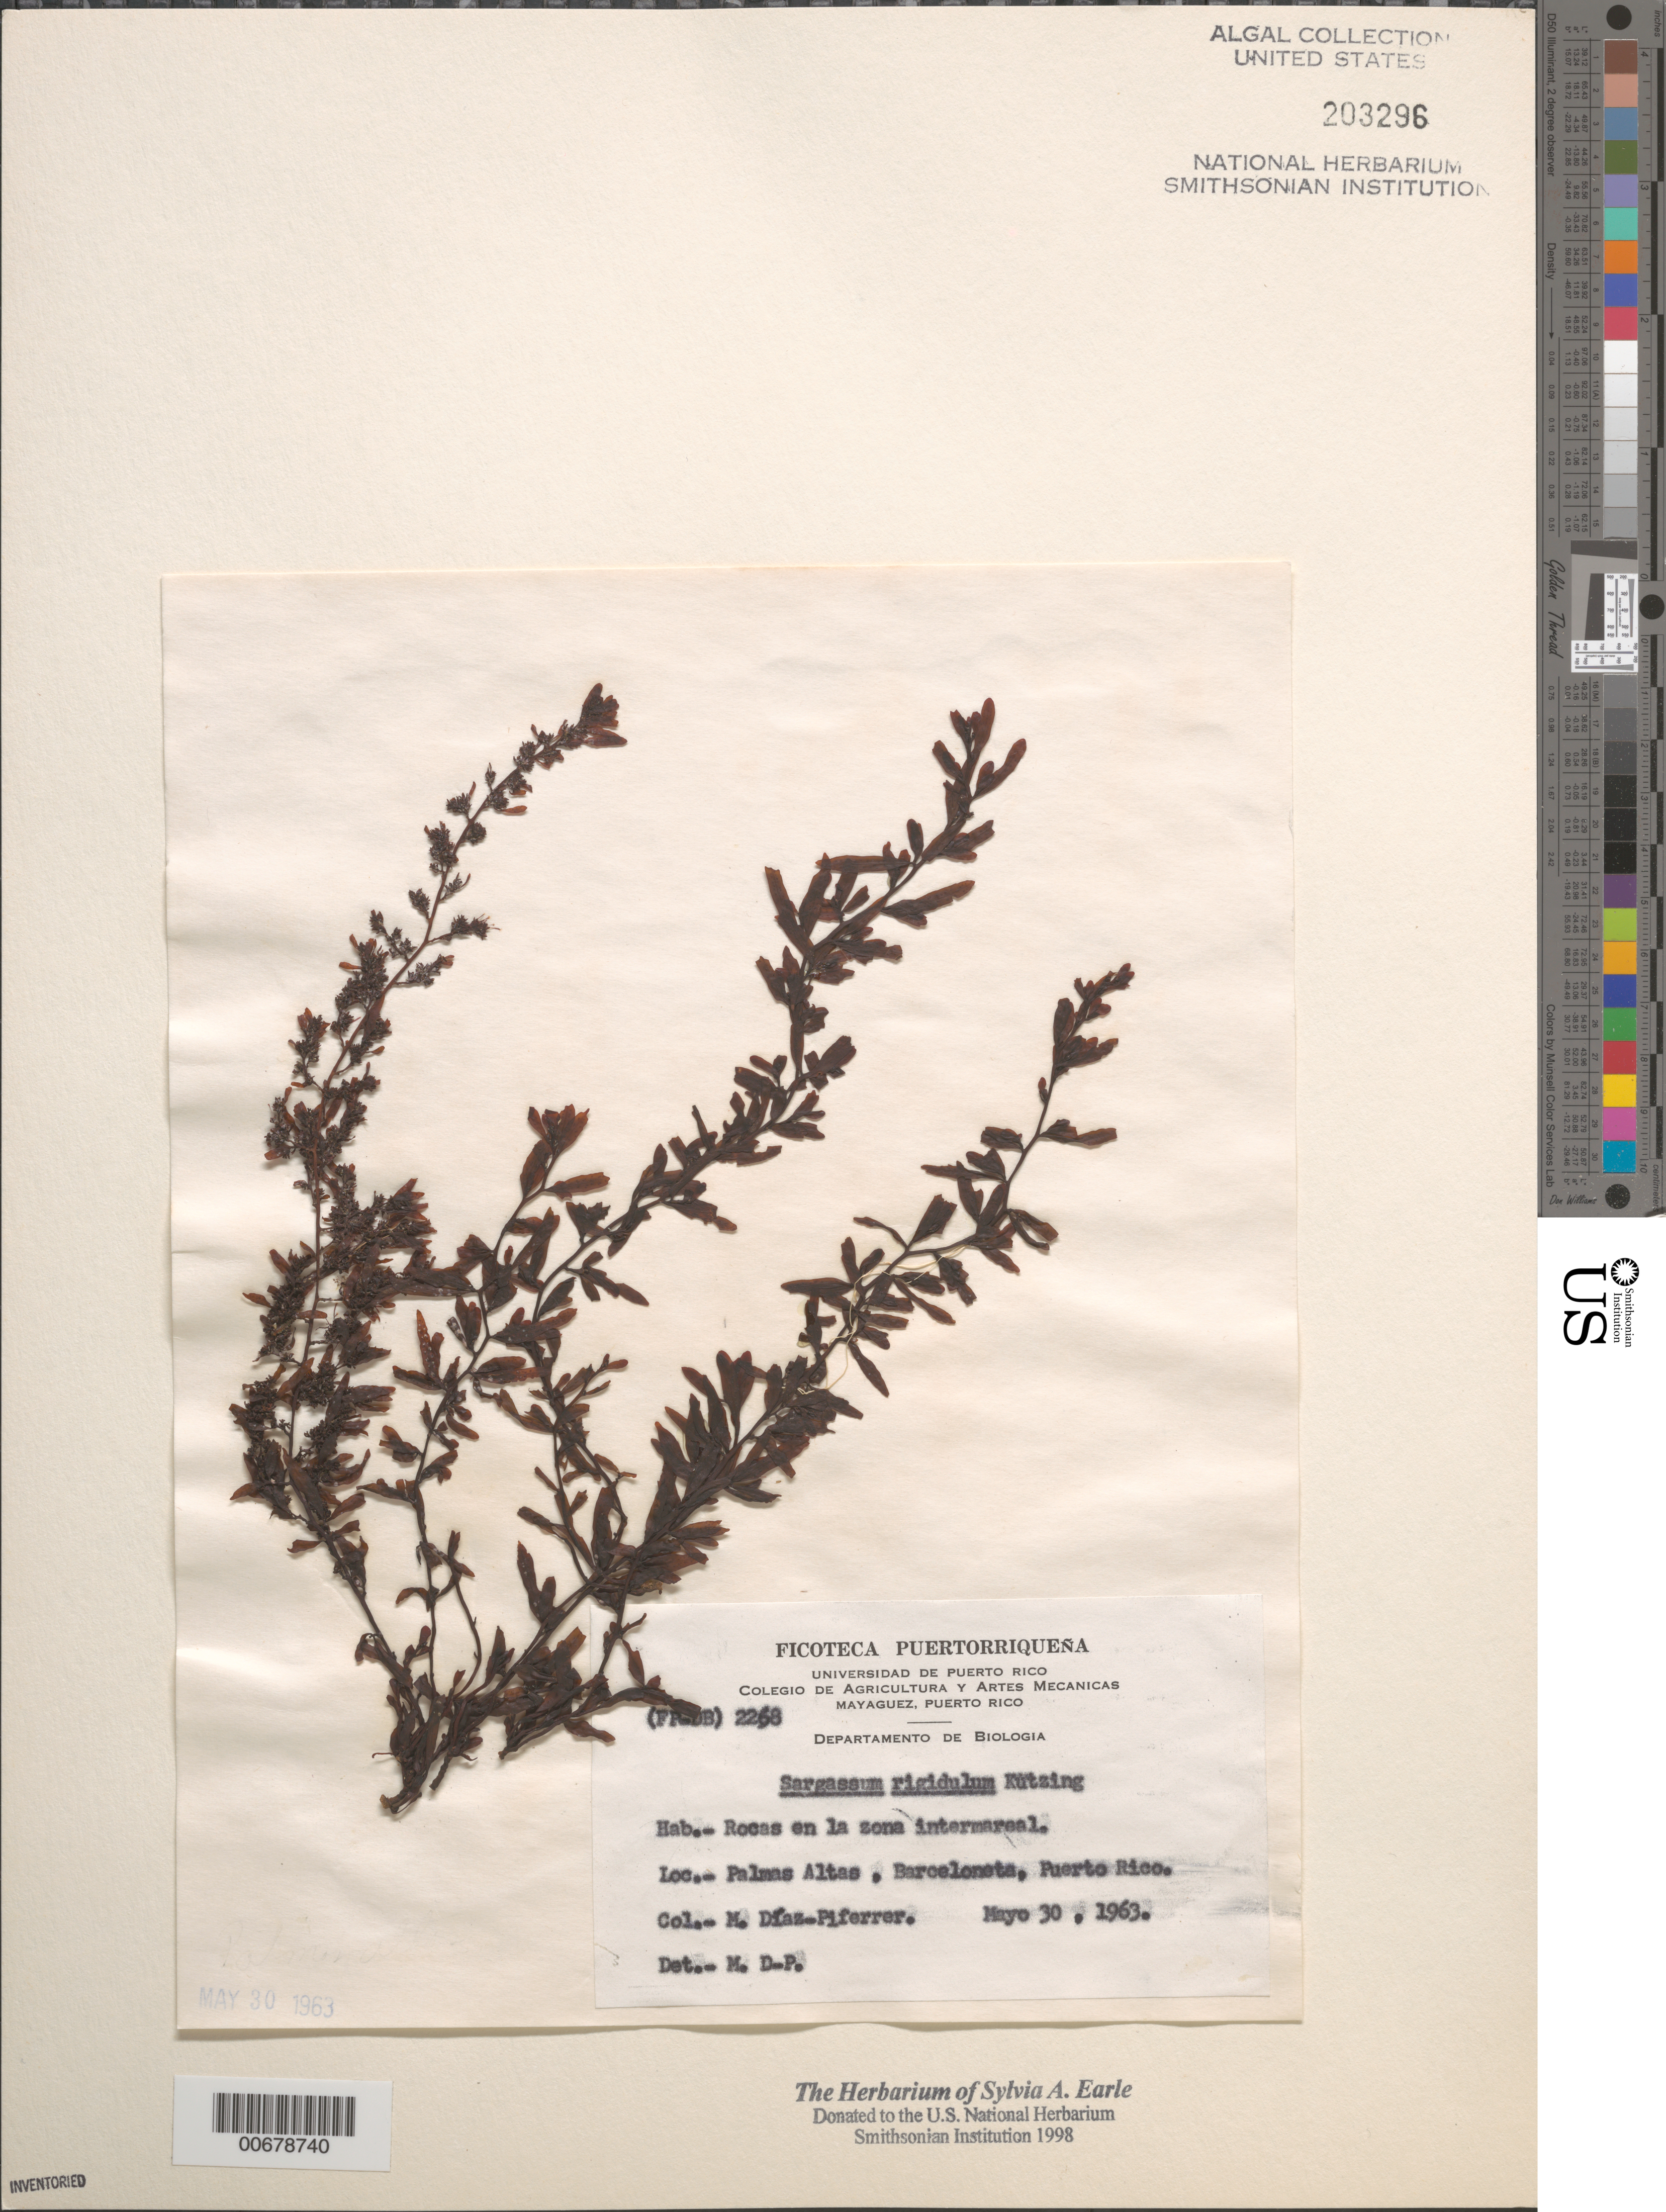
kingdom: Chromista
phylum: Ochrophyta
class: Phaeophyceae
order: Fucales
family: Sargassaceae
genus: Sargassum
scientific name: Sargassum rigidulum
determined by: Diaz-Piferrer, M.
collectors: M. Diaz-Piferrer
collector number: (FP-DB) 2258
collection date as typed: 30 May 1963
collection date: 1963-05-30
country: Puerto Rico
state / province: Barceloneta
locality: Palmas Altas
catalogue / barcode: US 203296